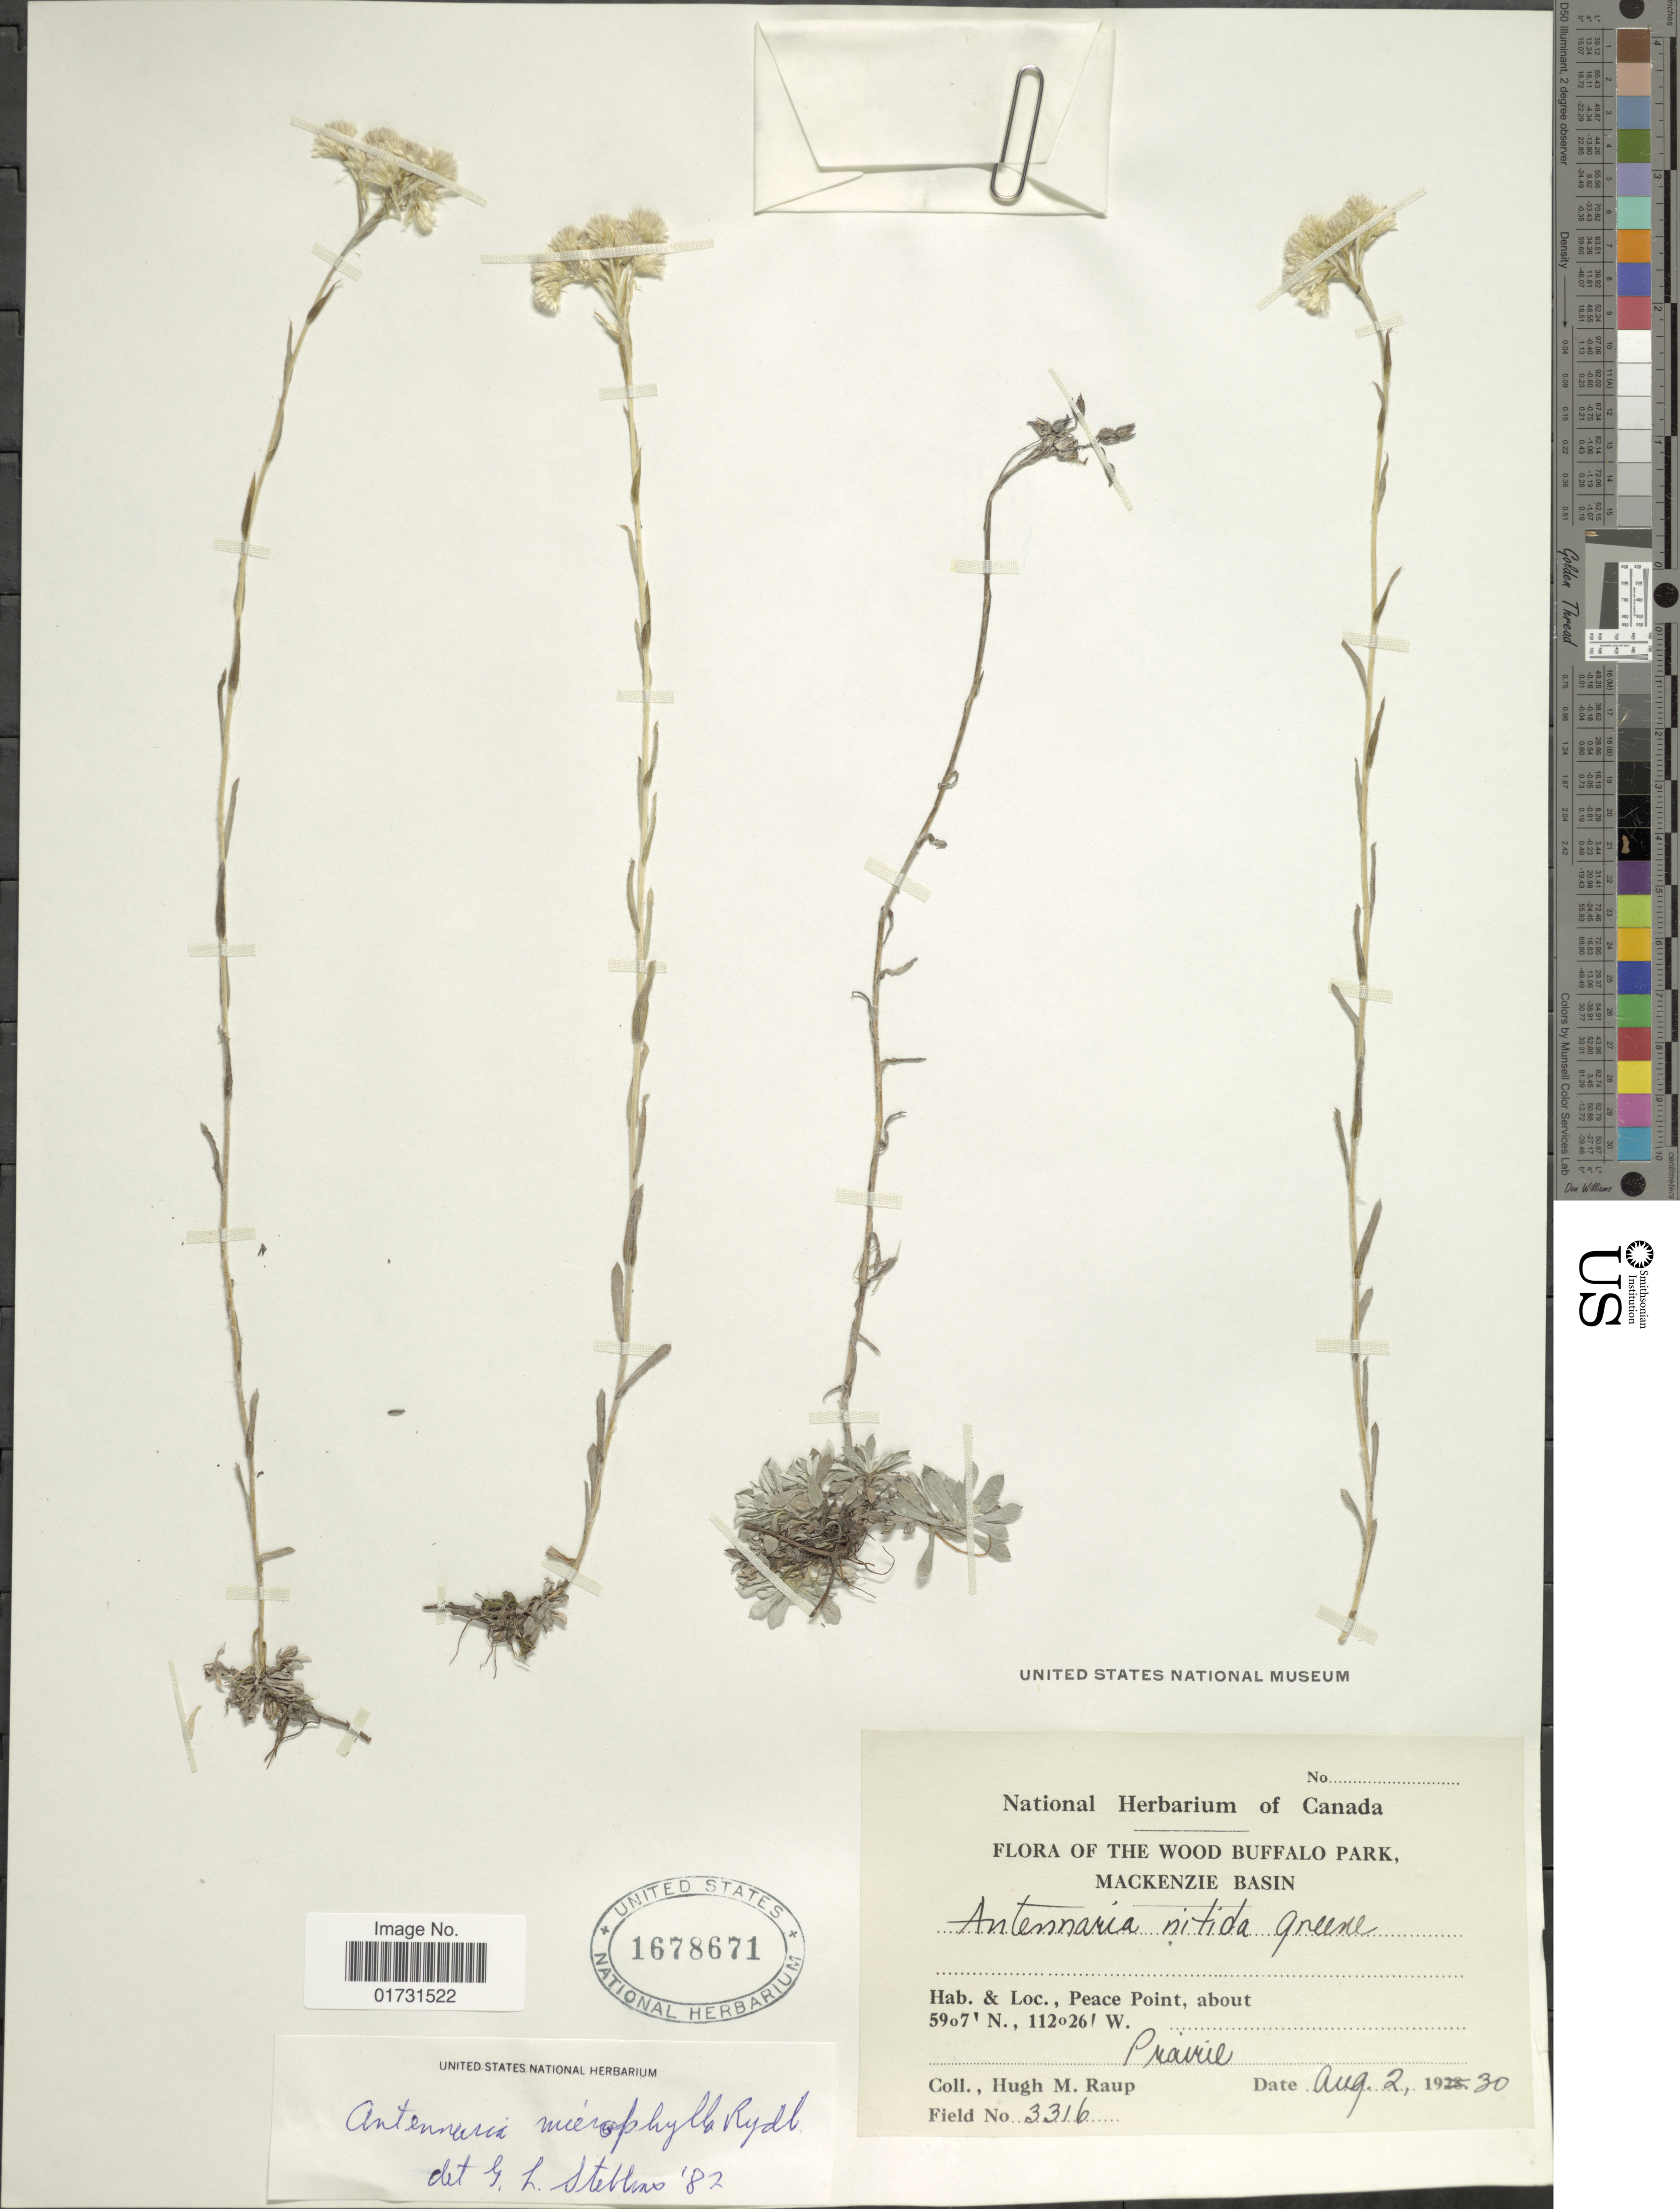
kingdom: Plantae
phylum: Tracheophyta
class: Magnoliopsida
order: Asterales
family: Asteraceae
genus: Antennaria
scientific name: Antennaria microphylla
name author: Rydb.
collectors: H. Raup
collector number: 3316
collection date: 1930-08-02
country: Canada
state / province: Alberta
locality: Wood Buffalo Park, Mackenzie Basin. Peace Point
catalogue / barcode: US 1678671